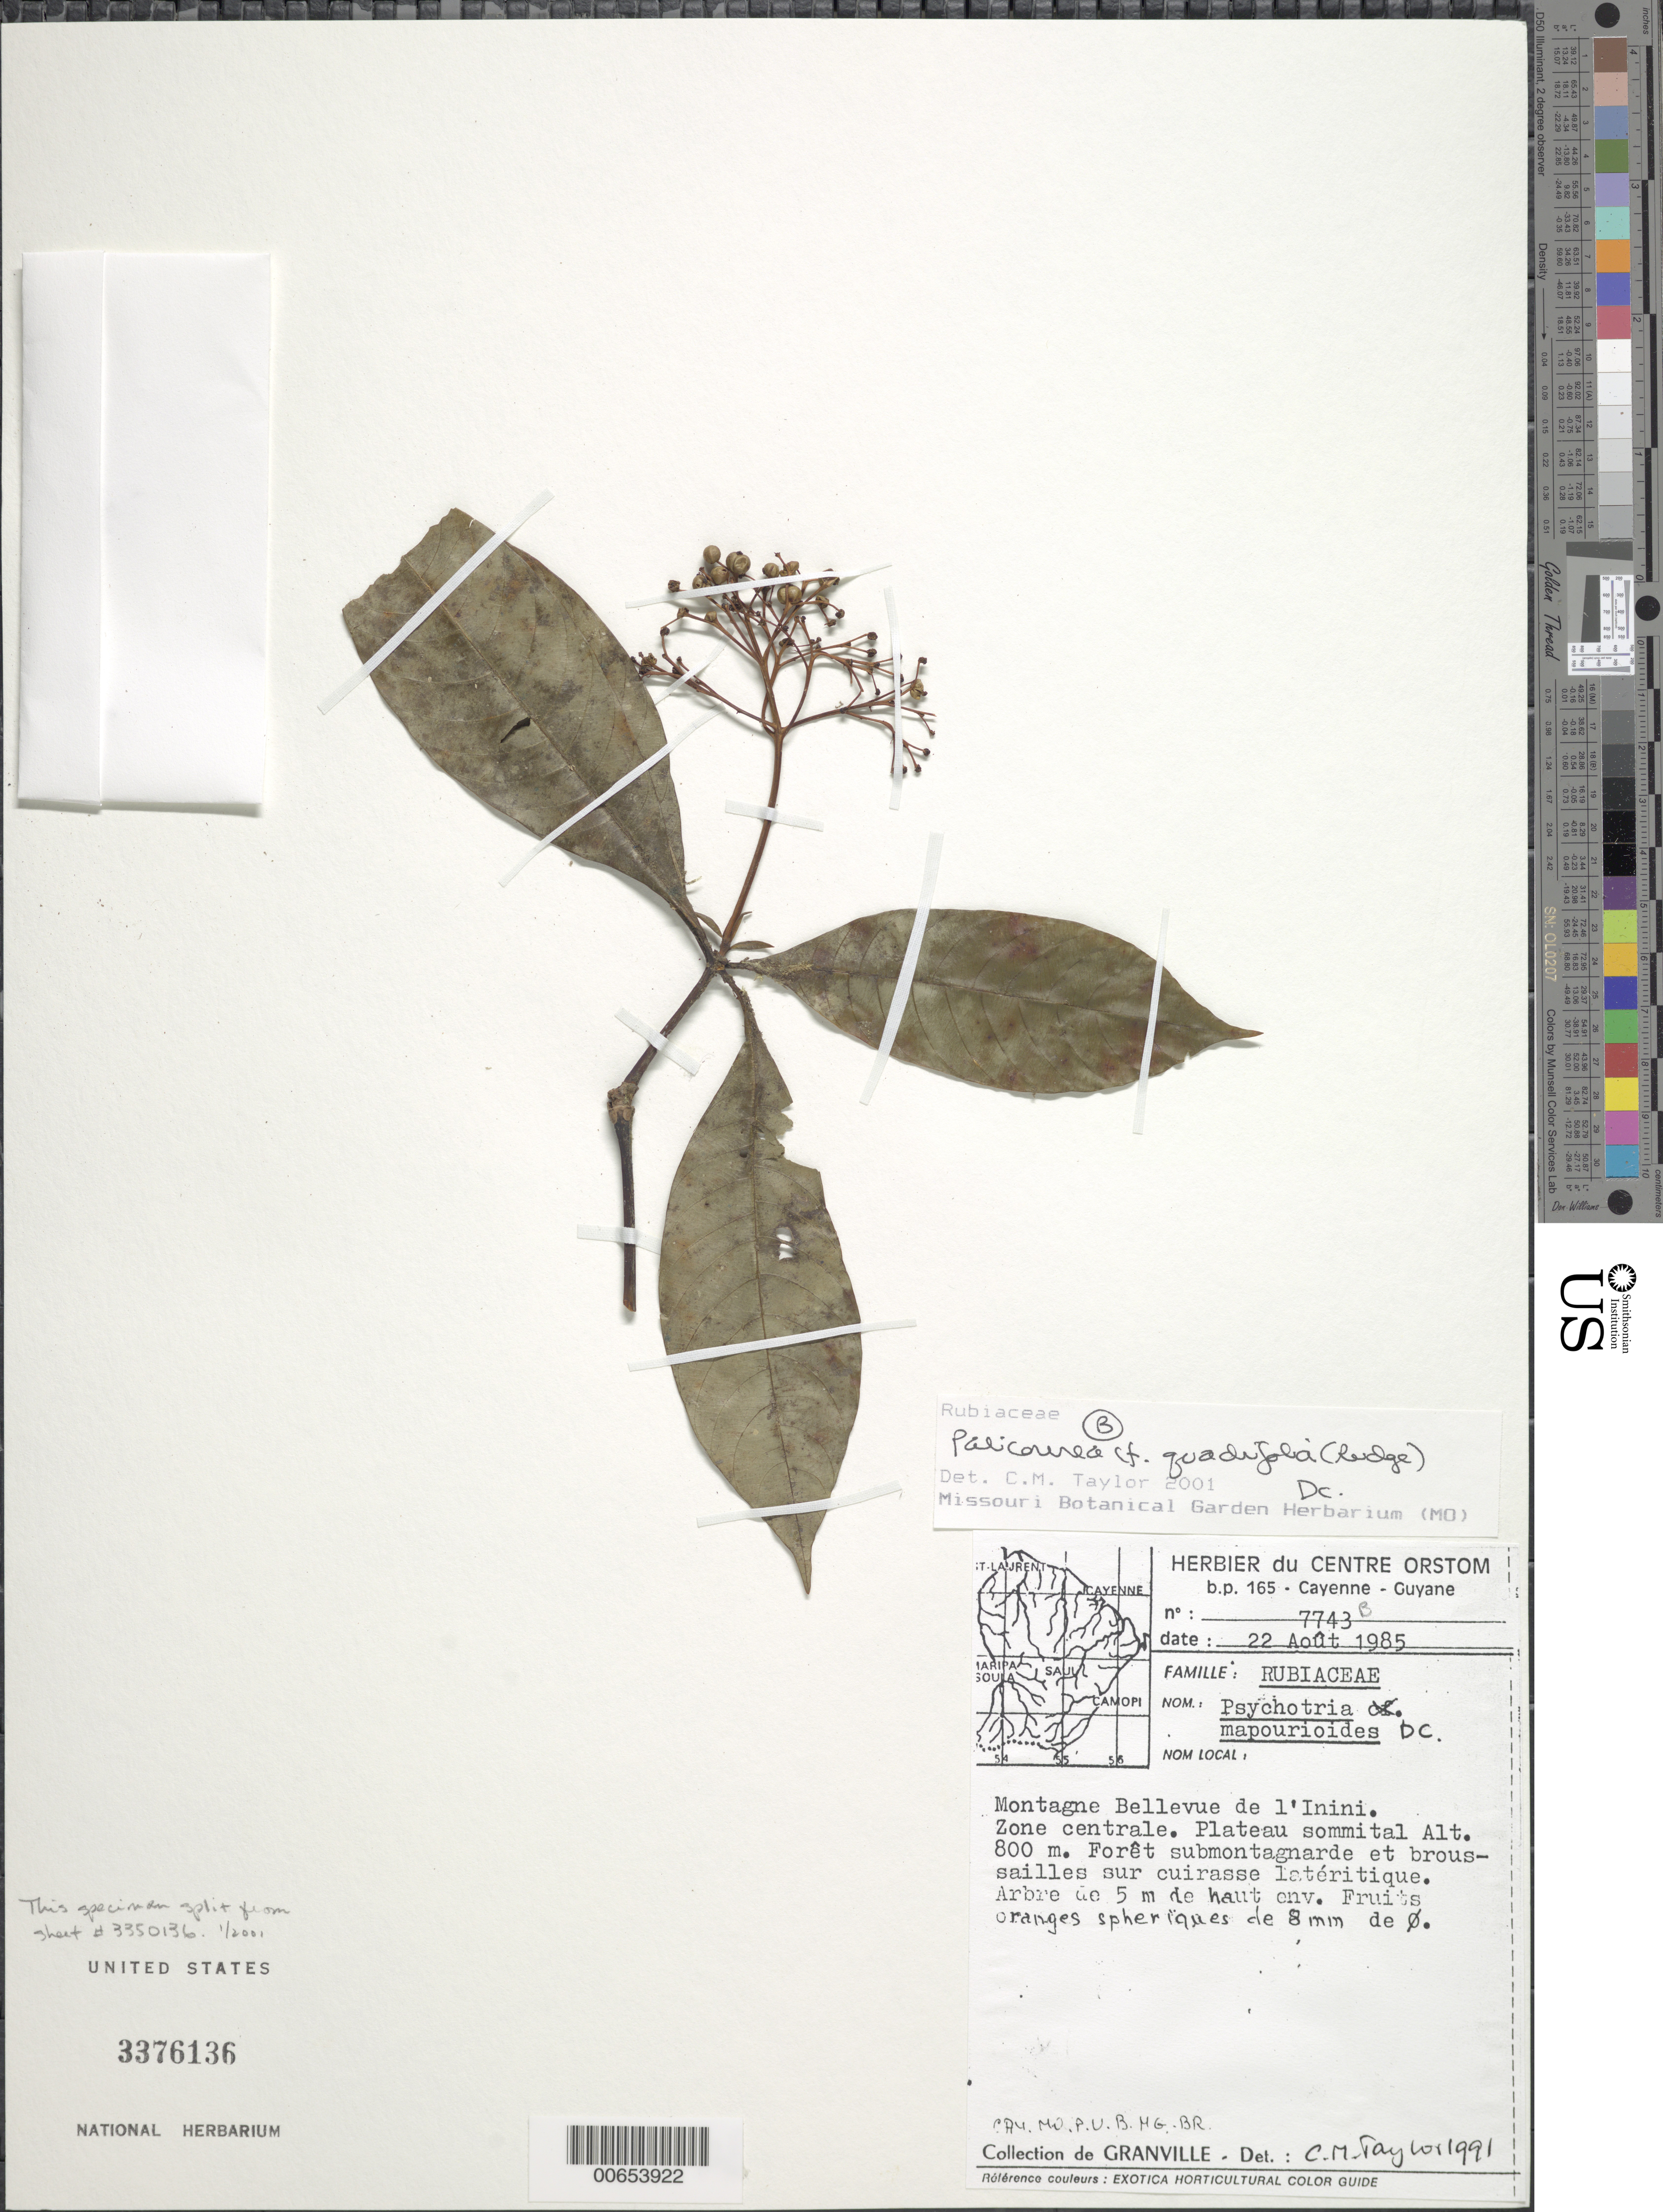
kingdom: Plantae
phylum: Tracheophyta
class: Magnoliopsida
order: Gentianales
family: Rubiaceae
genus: Palicourea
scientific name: Palicourea quadrifolia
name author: (Rudge) DC.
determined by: Taylor, Charlotte M.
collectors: J.-J. de Granville, L. Allorge, G. Cremers, A. .R. A. Görts-van Rijn & J. Kodjoed-Bonneton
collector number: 7743 B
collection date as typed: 22-Aug-85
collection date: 1985-08-22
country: French Guiana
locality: Montagnes Bellevue de l'Inini, zone centrale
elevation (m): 800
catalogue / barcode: US 3376136